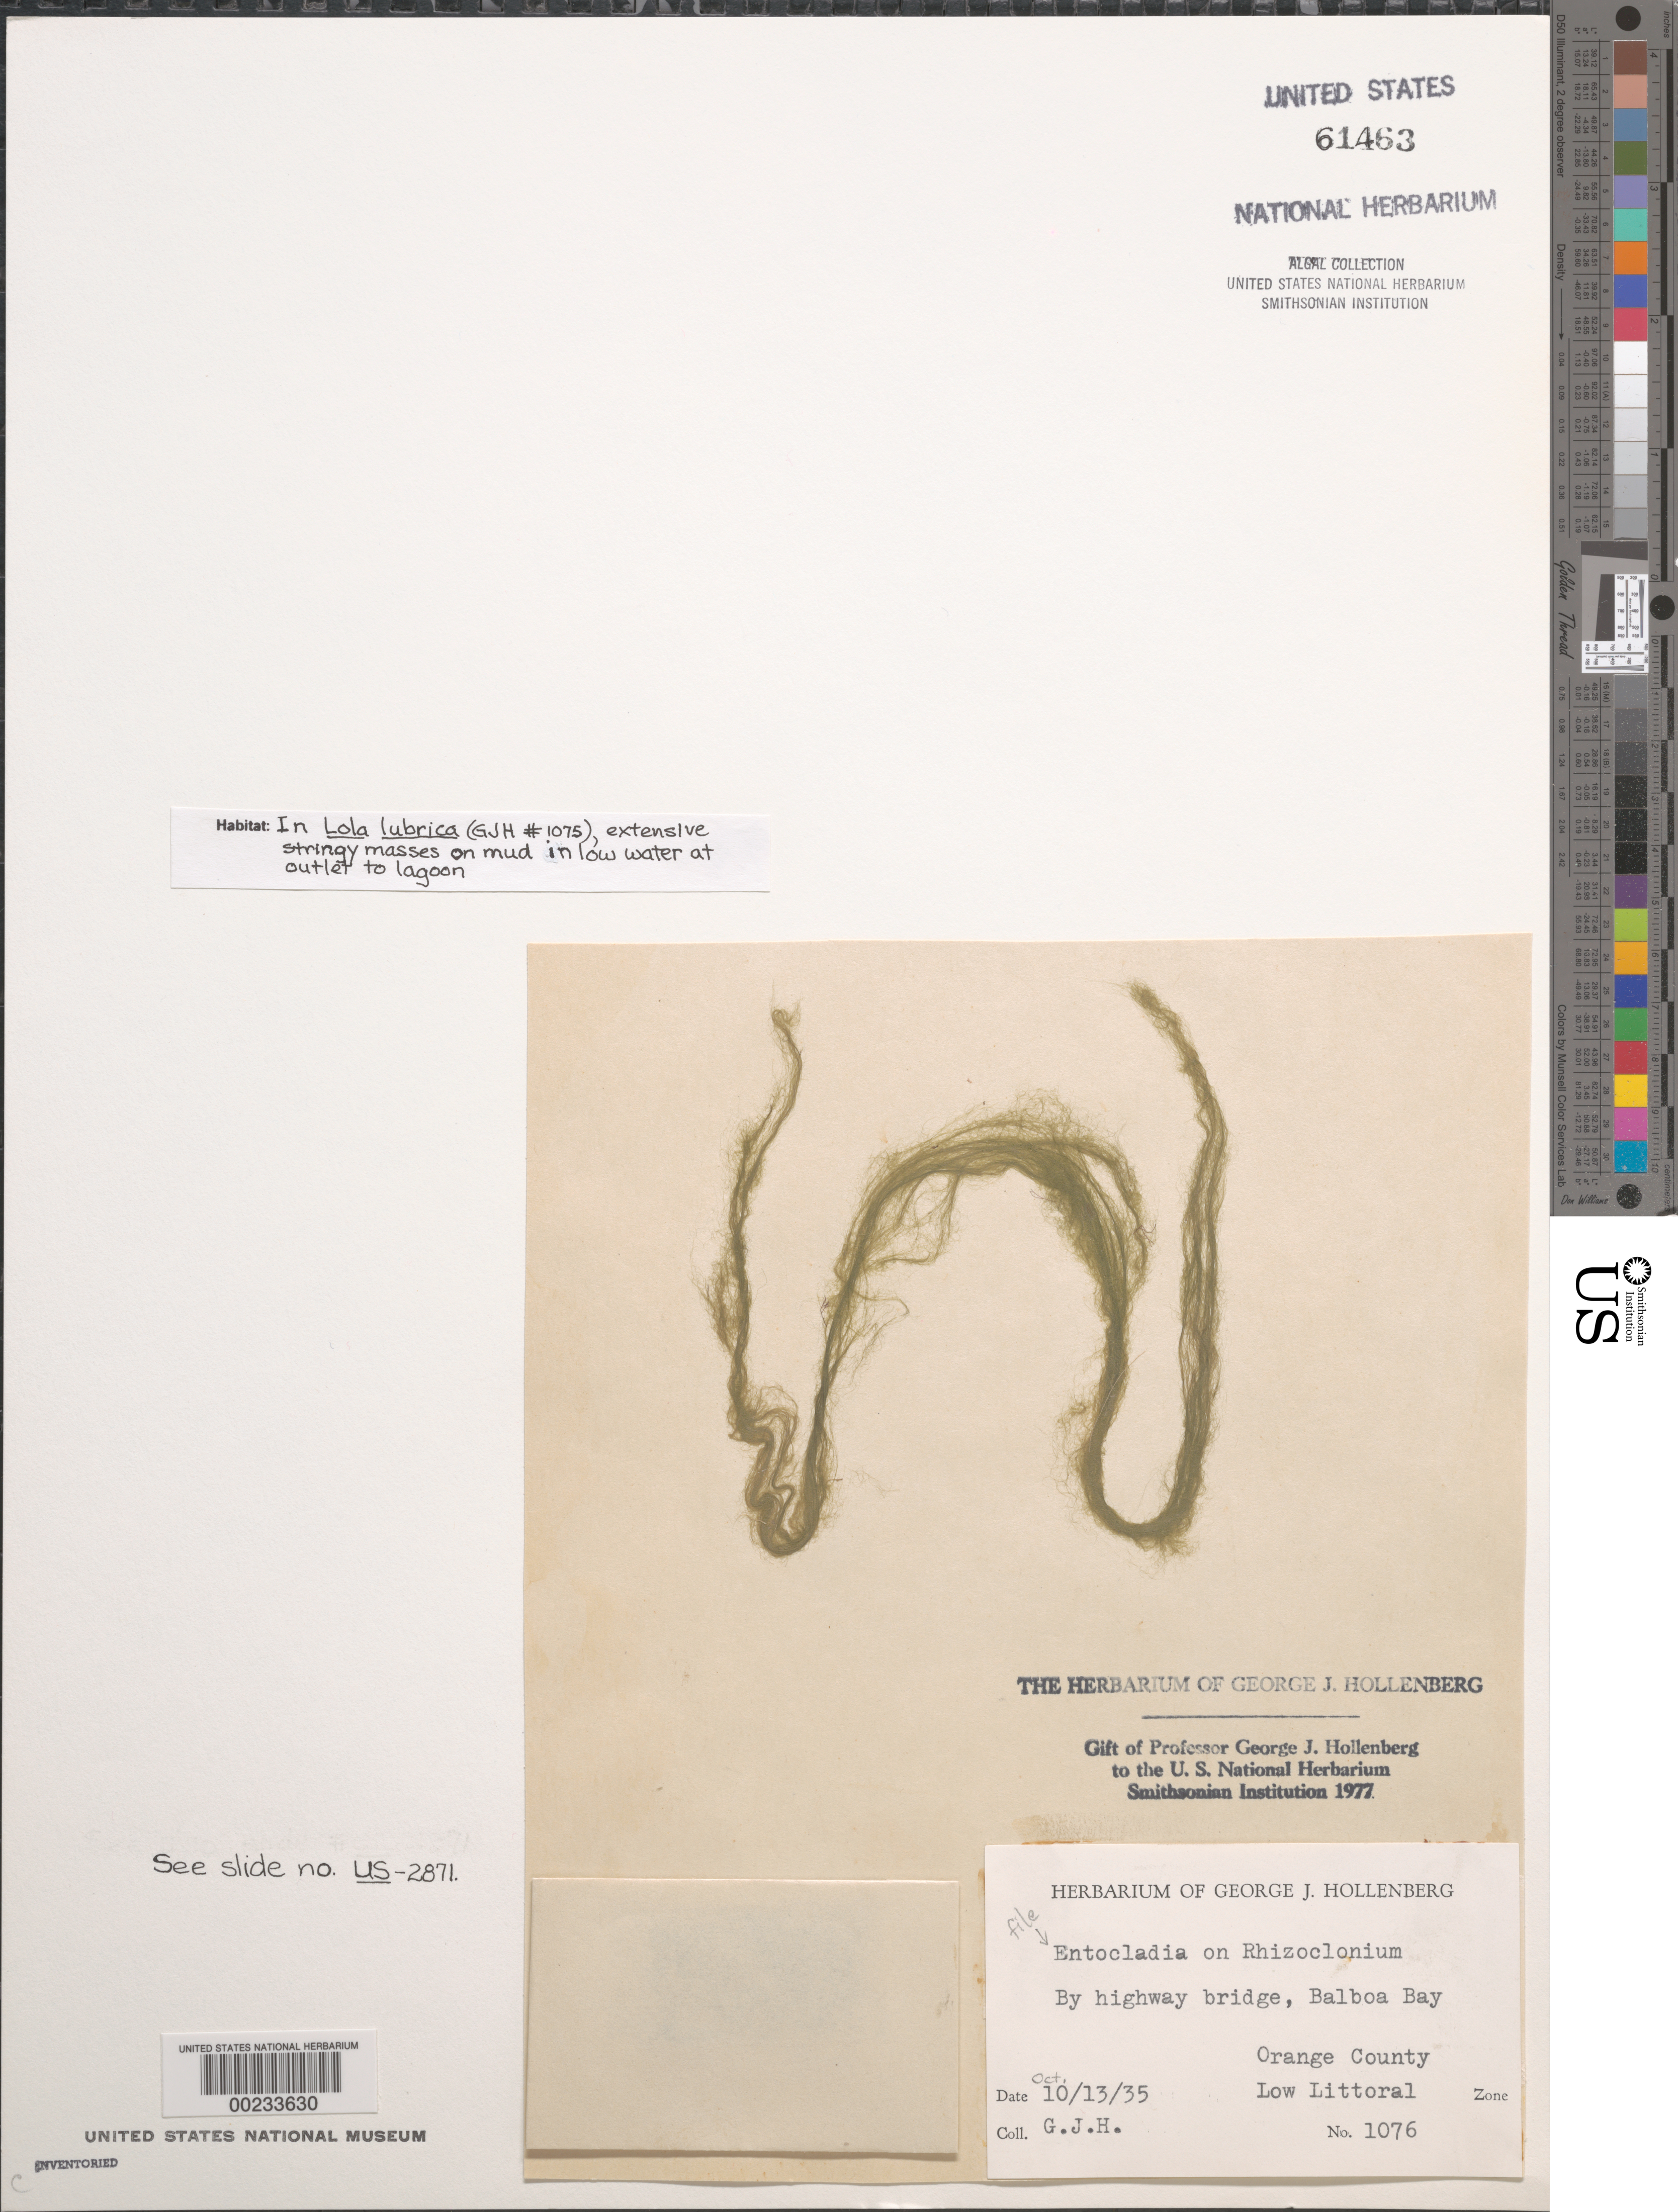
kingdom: Plantae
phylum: Chlorophyta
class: Ulvophyceae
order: Ulvales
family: Ulvellaceae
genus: Entocladia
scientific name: Entocladia sp.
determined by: Hollenberg, George J.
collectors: G. Hollenberg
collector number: GJH 1076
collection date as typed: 13 Oct 1935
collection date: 1935-10-13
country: United States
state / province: California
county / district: Orange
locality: Balboa Bay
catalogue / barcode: US 61463